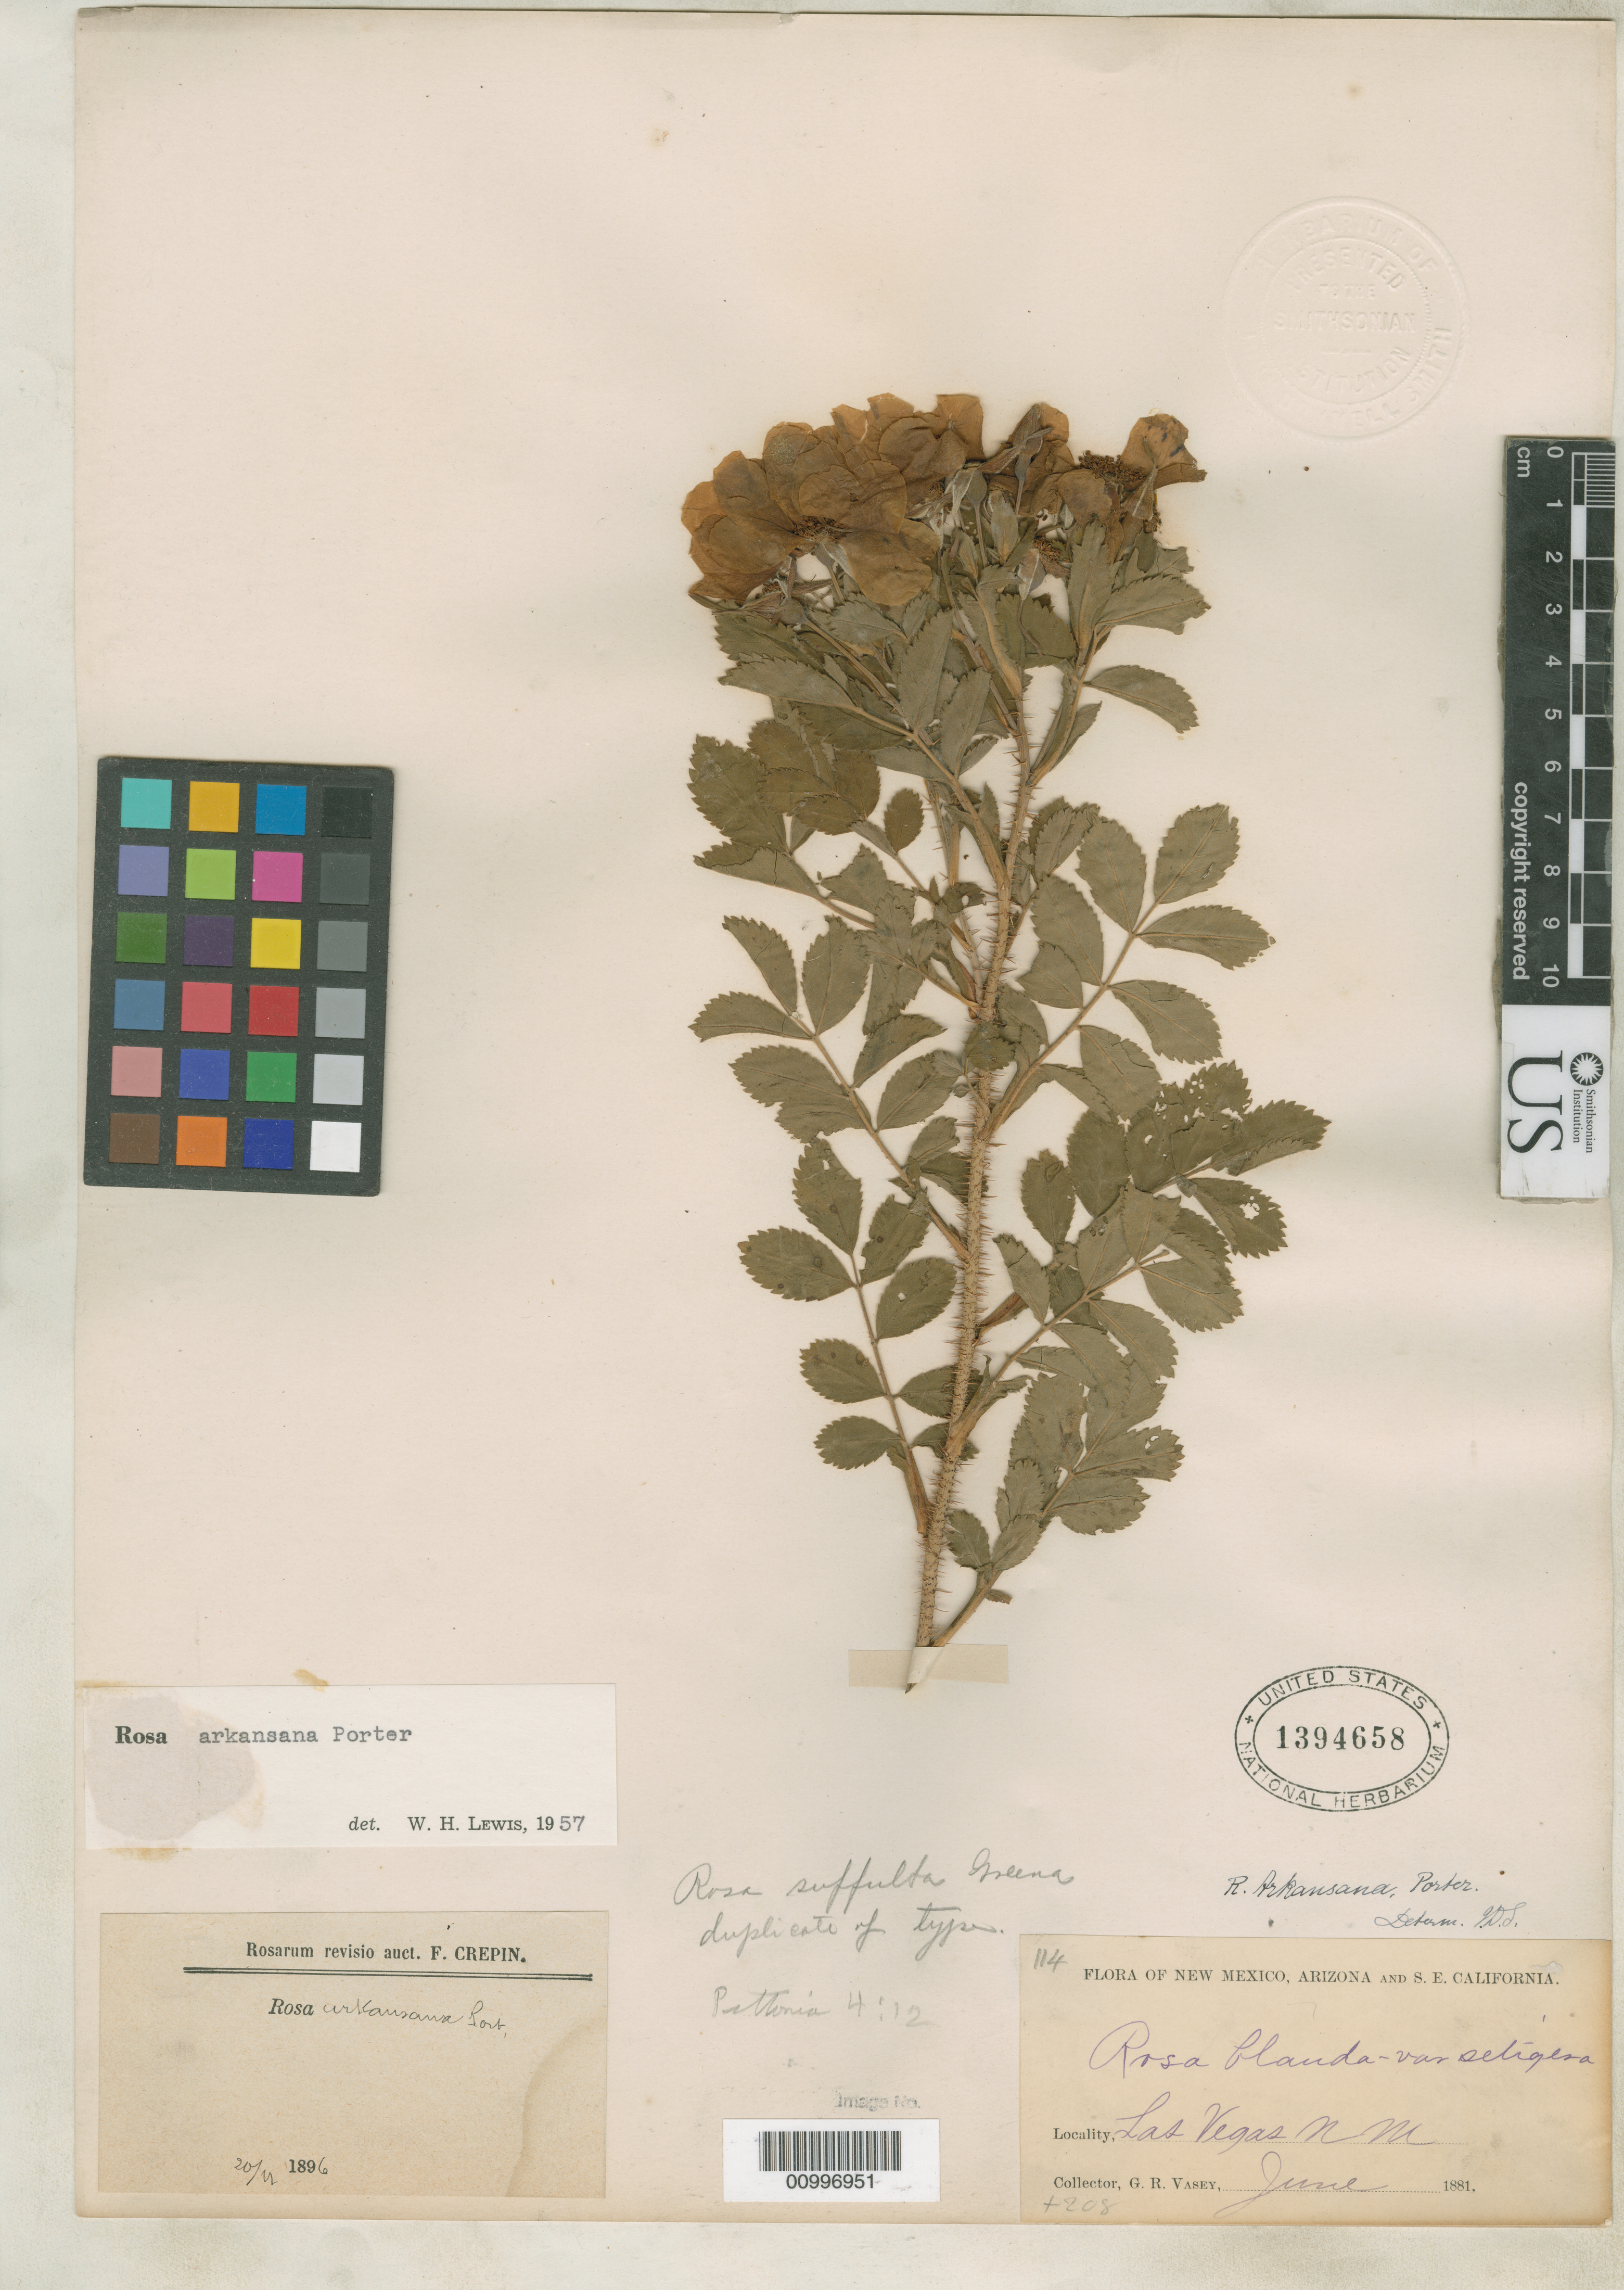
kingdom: Plantae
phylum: Tracheophyta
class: Magnoliopsida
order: Rosales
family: Rosaceae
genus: Rosa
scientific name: Rosa suffulta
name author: Greene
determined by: Lewis, W. H.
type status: Type Collection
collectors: G. R. Vasey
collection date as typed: Jun 1881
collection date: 1881-06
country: United States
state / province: New Mexico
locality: Las Vegas.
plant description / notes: From the Herbarium of John Donnell Smith.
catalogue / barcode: US 1394658